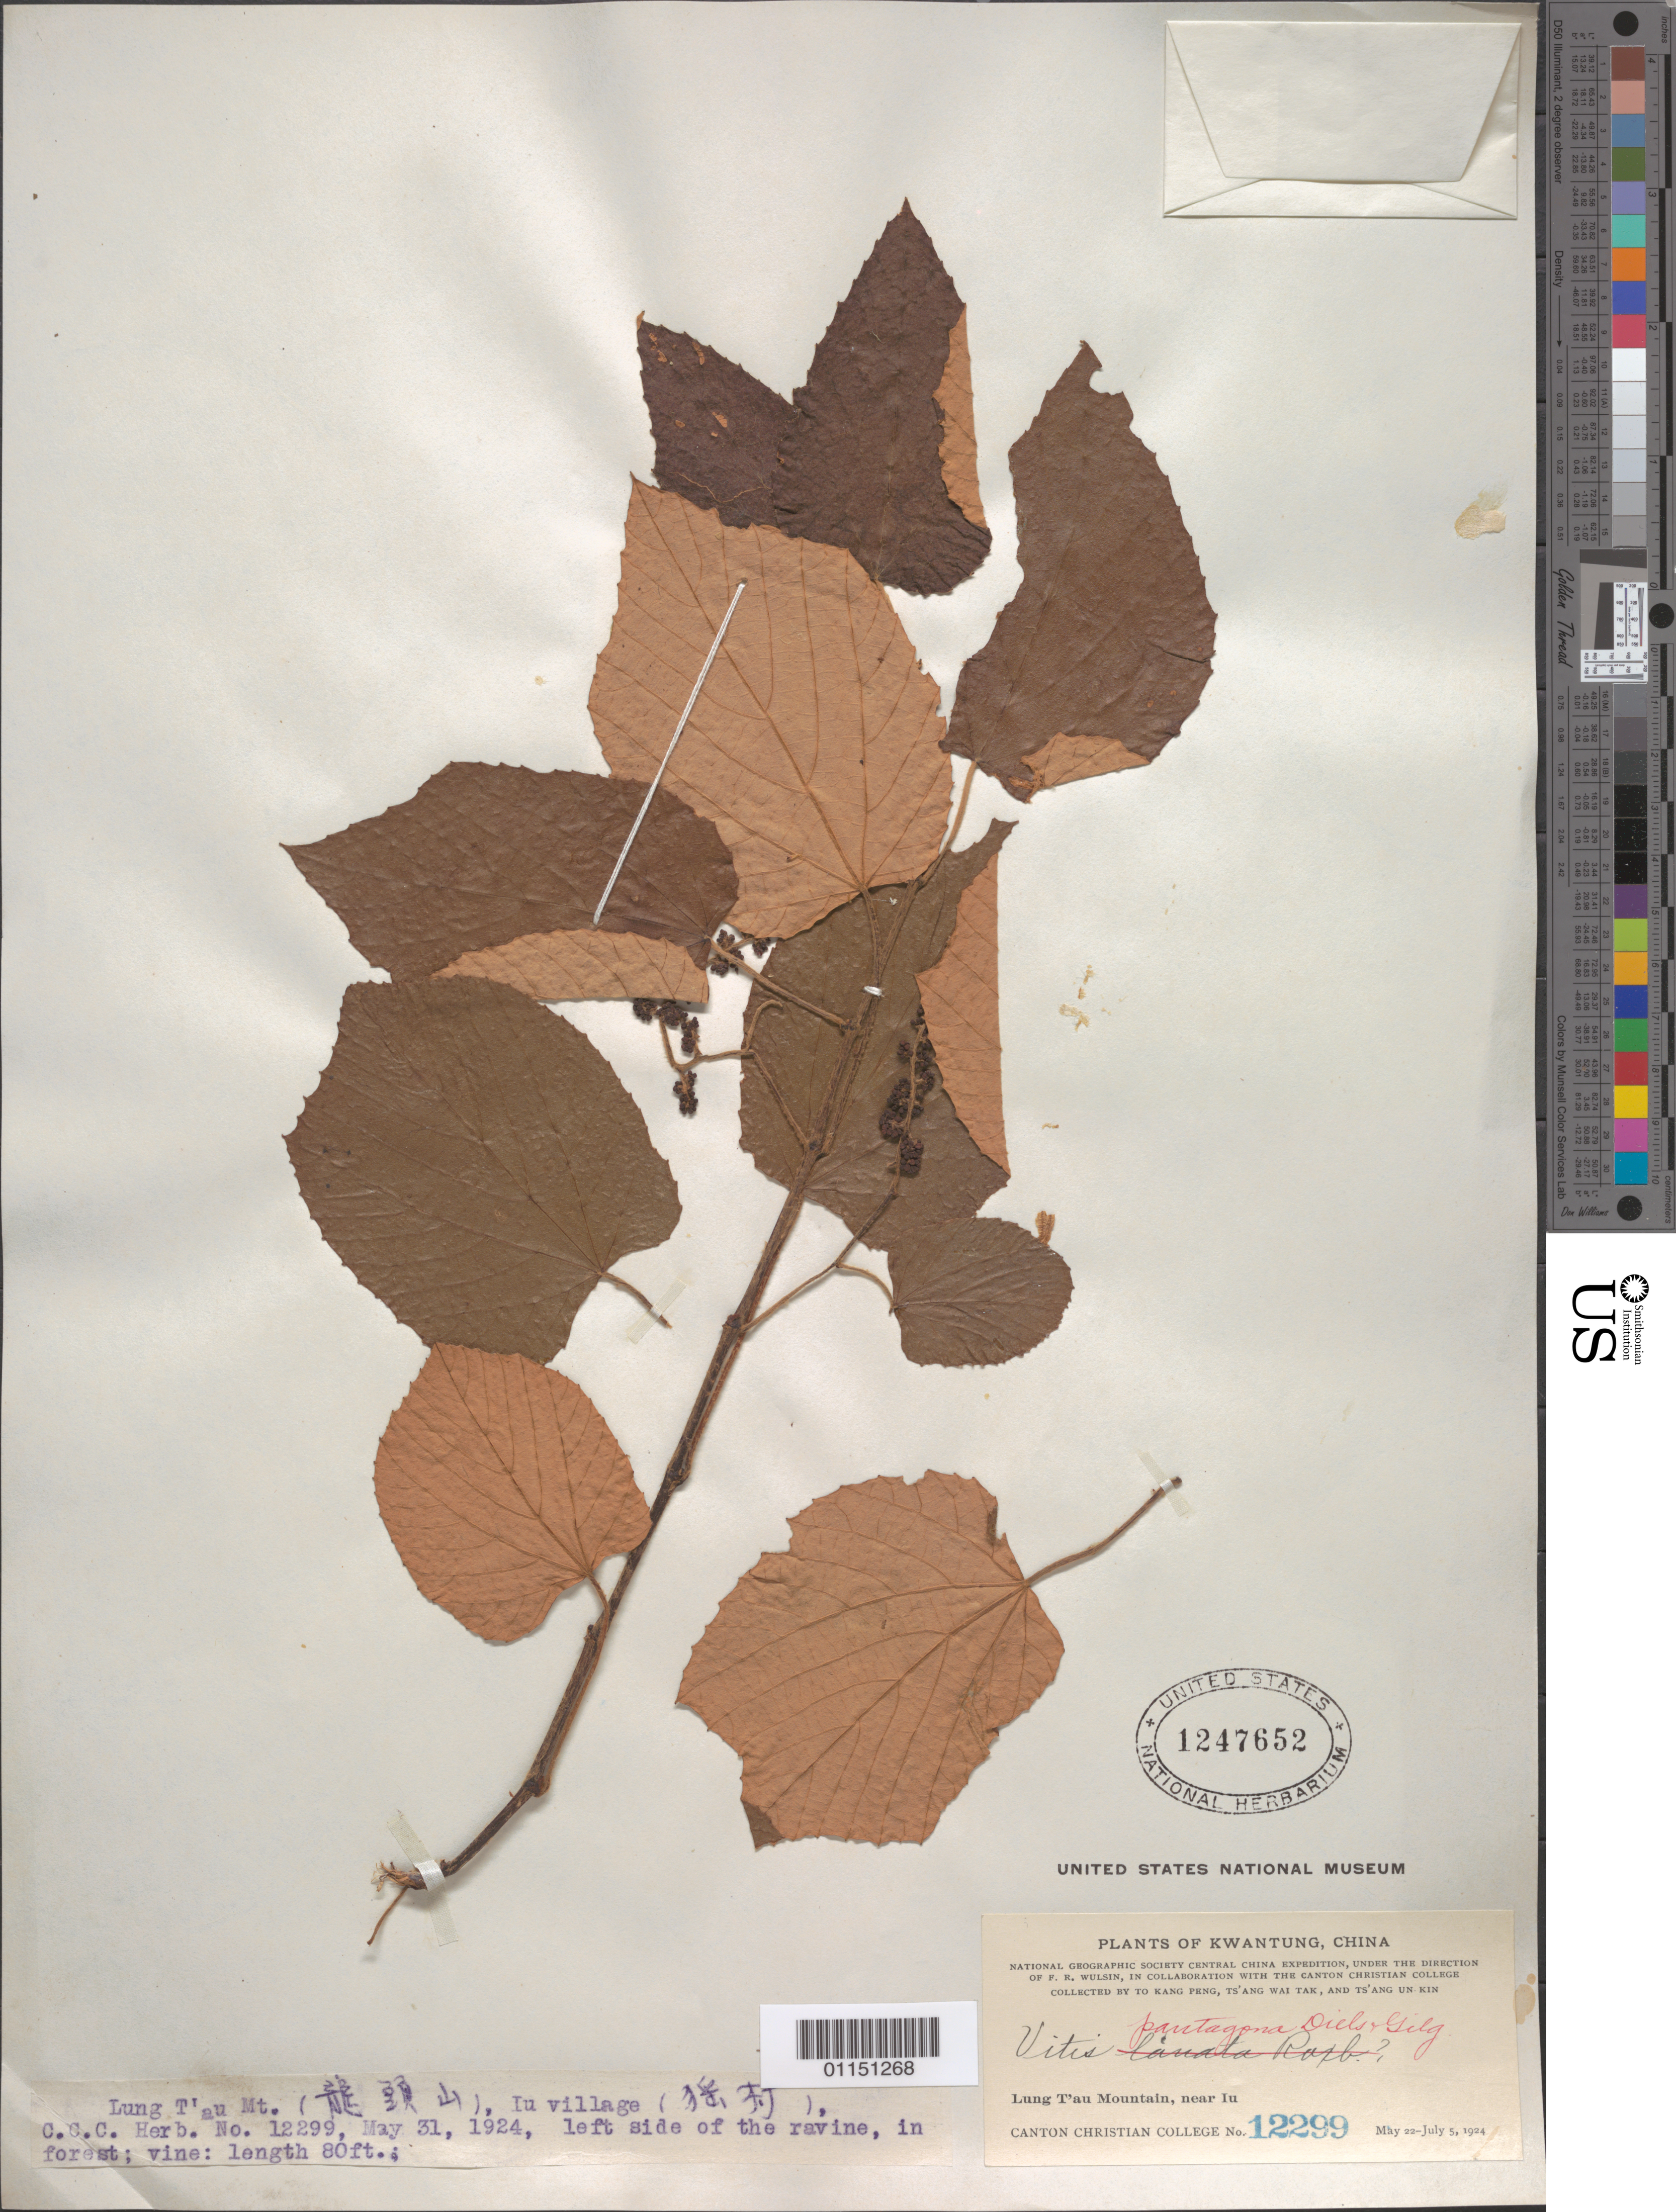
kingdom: Plantae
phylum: Tracheophyta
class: Magnoliopsida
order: Vitales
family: Vitaceae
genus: Vitis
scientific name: Vitis quinquangularis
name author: Rehder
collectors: F. Wulsin, K. Peng, T. Tak & T. Kin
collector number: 12299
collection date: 1924-05-22/1924-07-05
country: China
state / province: Guangdong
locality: Lung T'au Mt.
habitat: Left side of the ravine, in forest. Vine.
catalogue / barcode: US 1247652